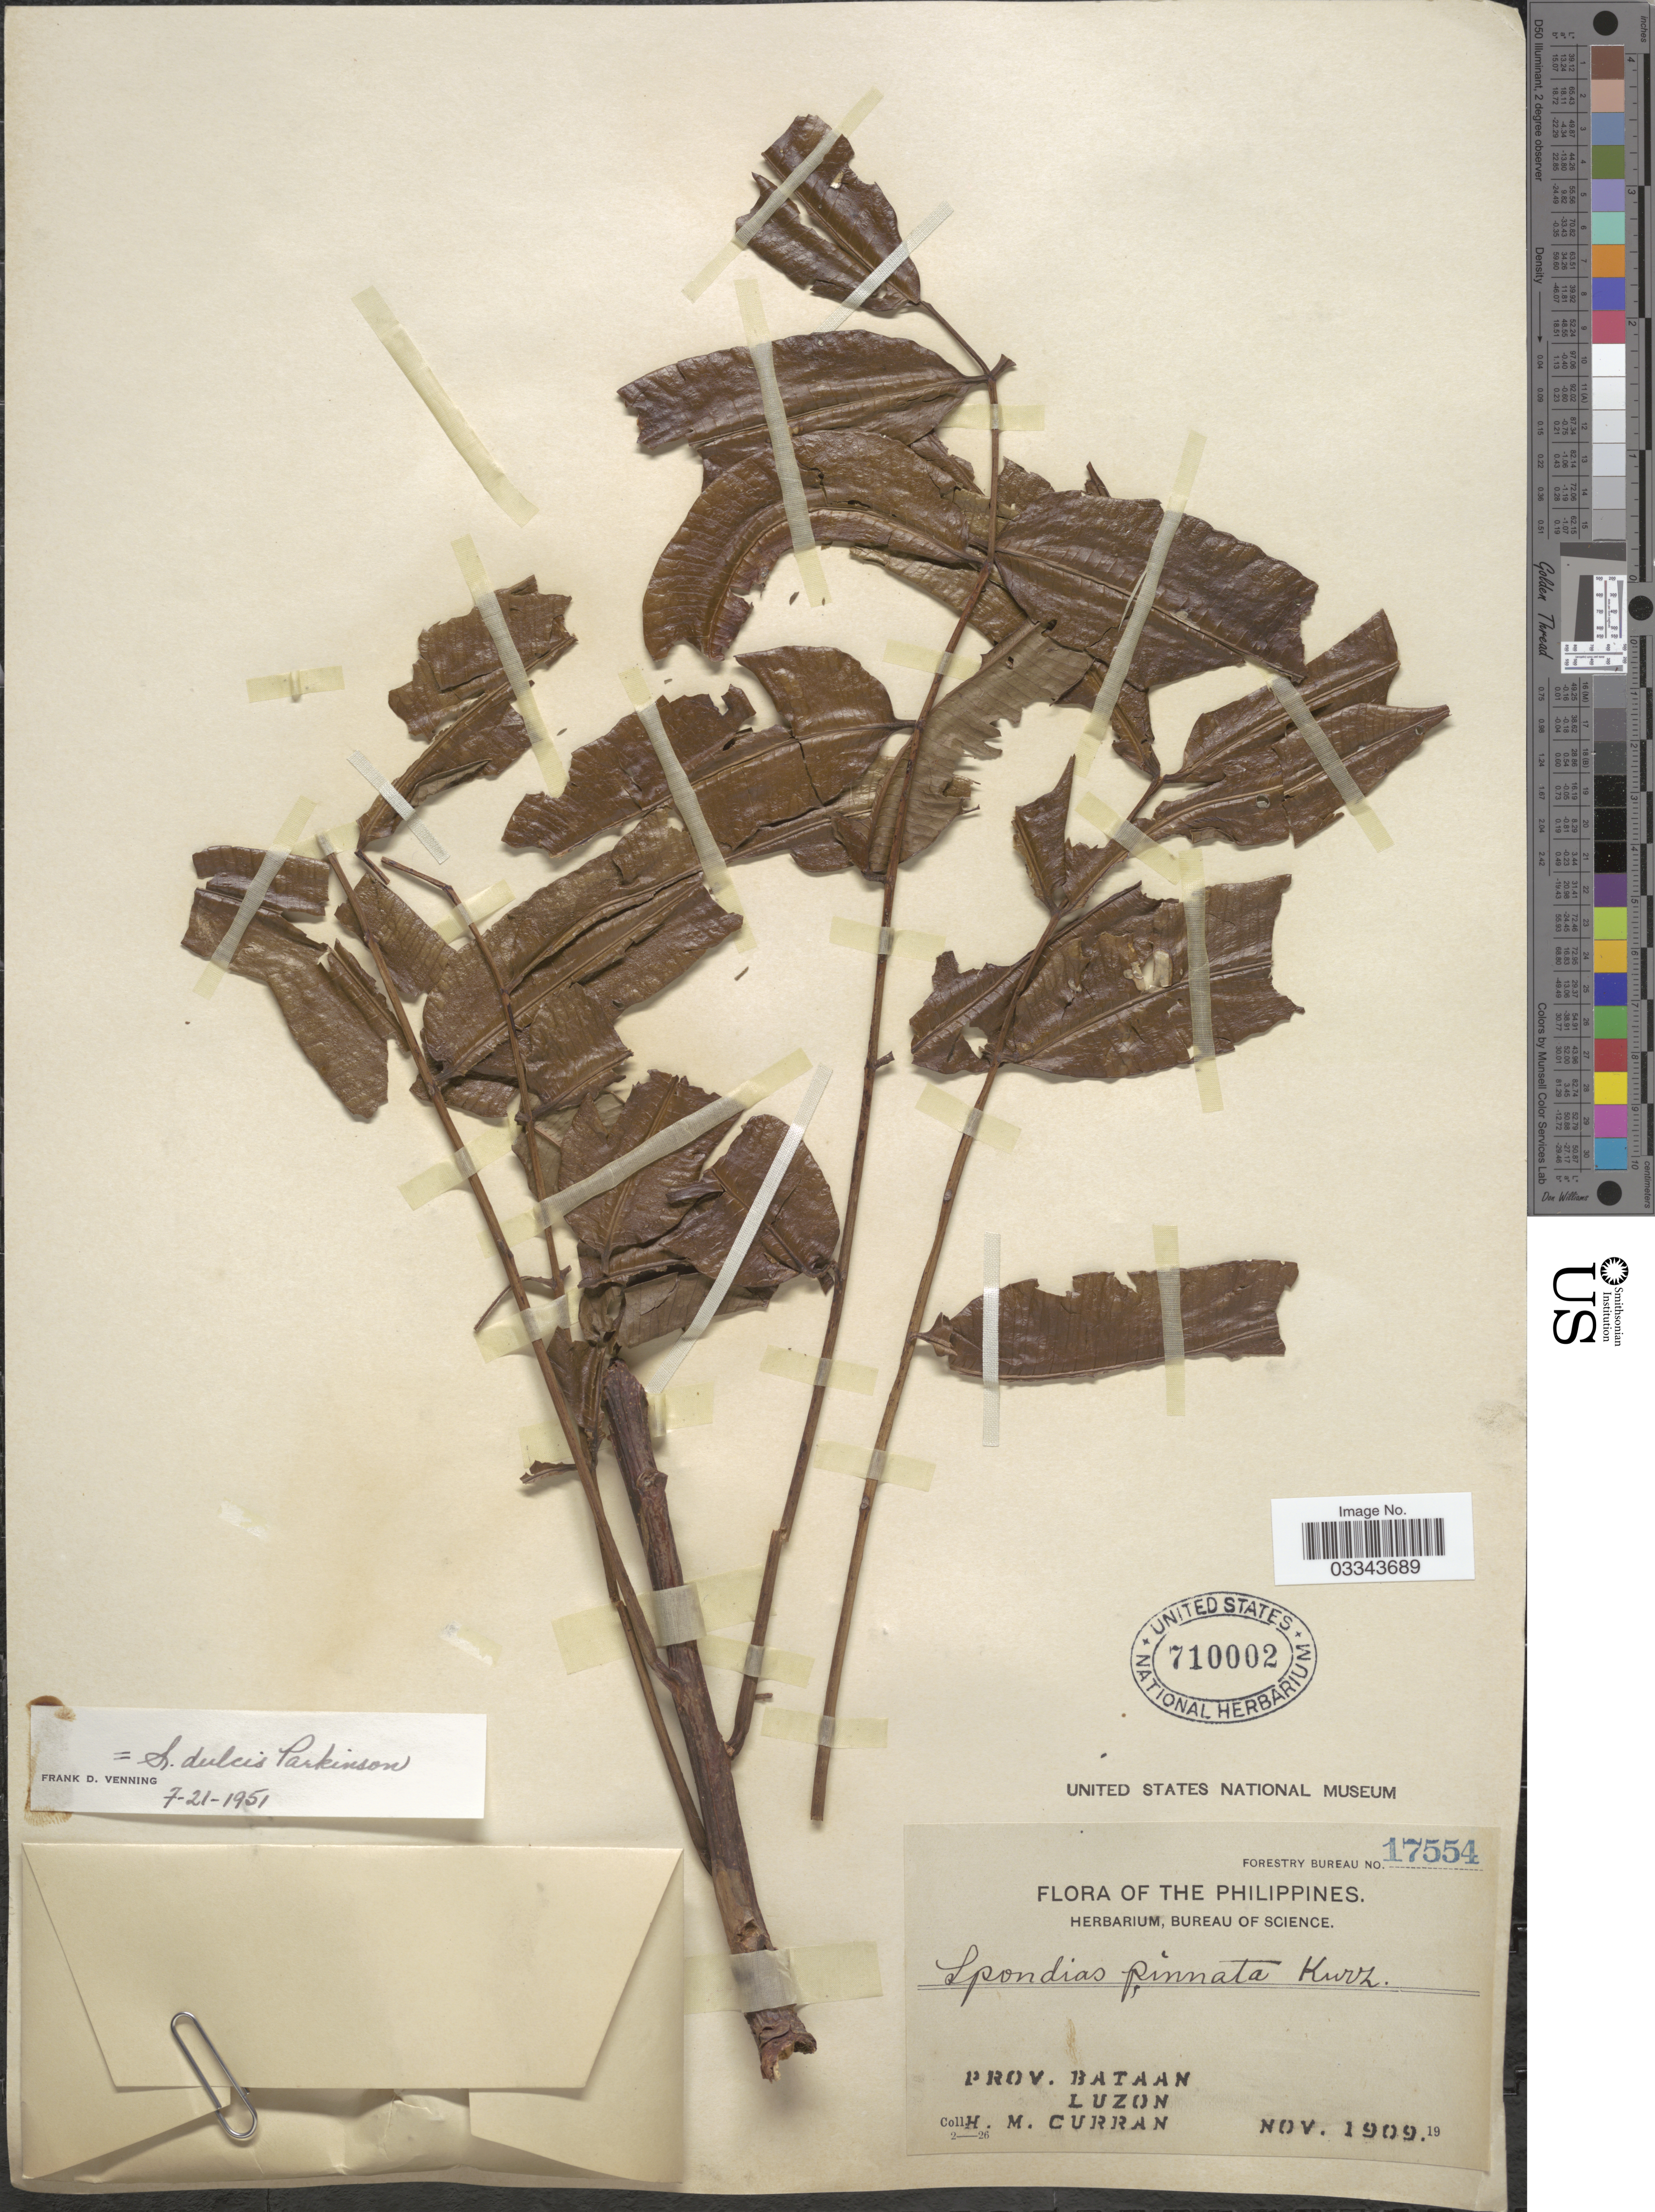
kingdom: Plantae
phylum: Tracheophyta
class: Magnoliopsida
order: Sapindales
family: Anacardiaceae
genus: Spondias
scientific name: Spondias dulcis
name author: Parkinson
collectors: H. M. Curran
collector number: Forestry Bureau 17554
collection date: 1909-11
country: Philippines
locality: Prov. Bataan. Luzon.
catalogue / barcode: US 710002